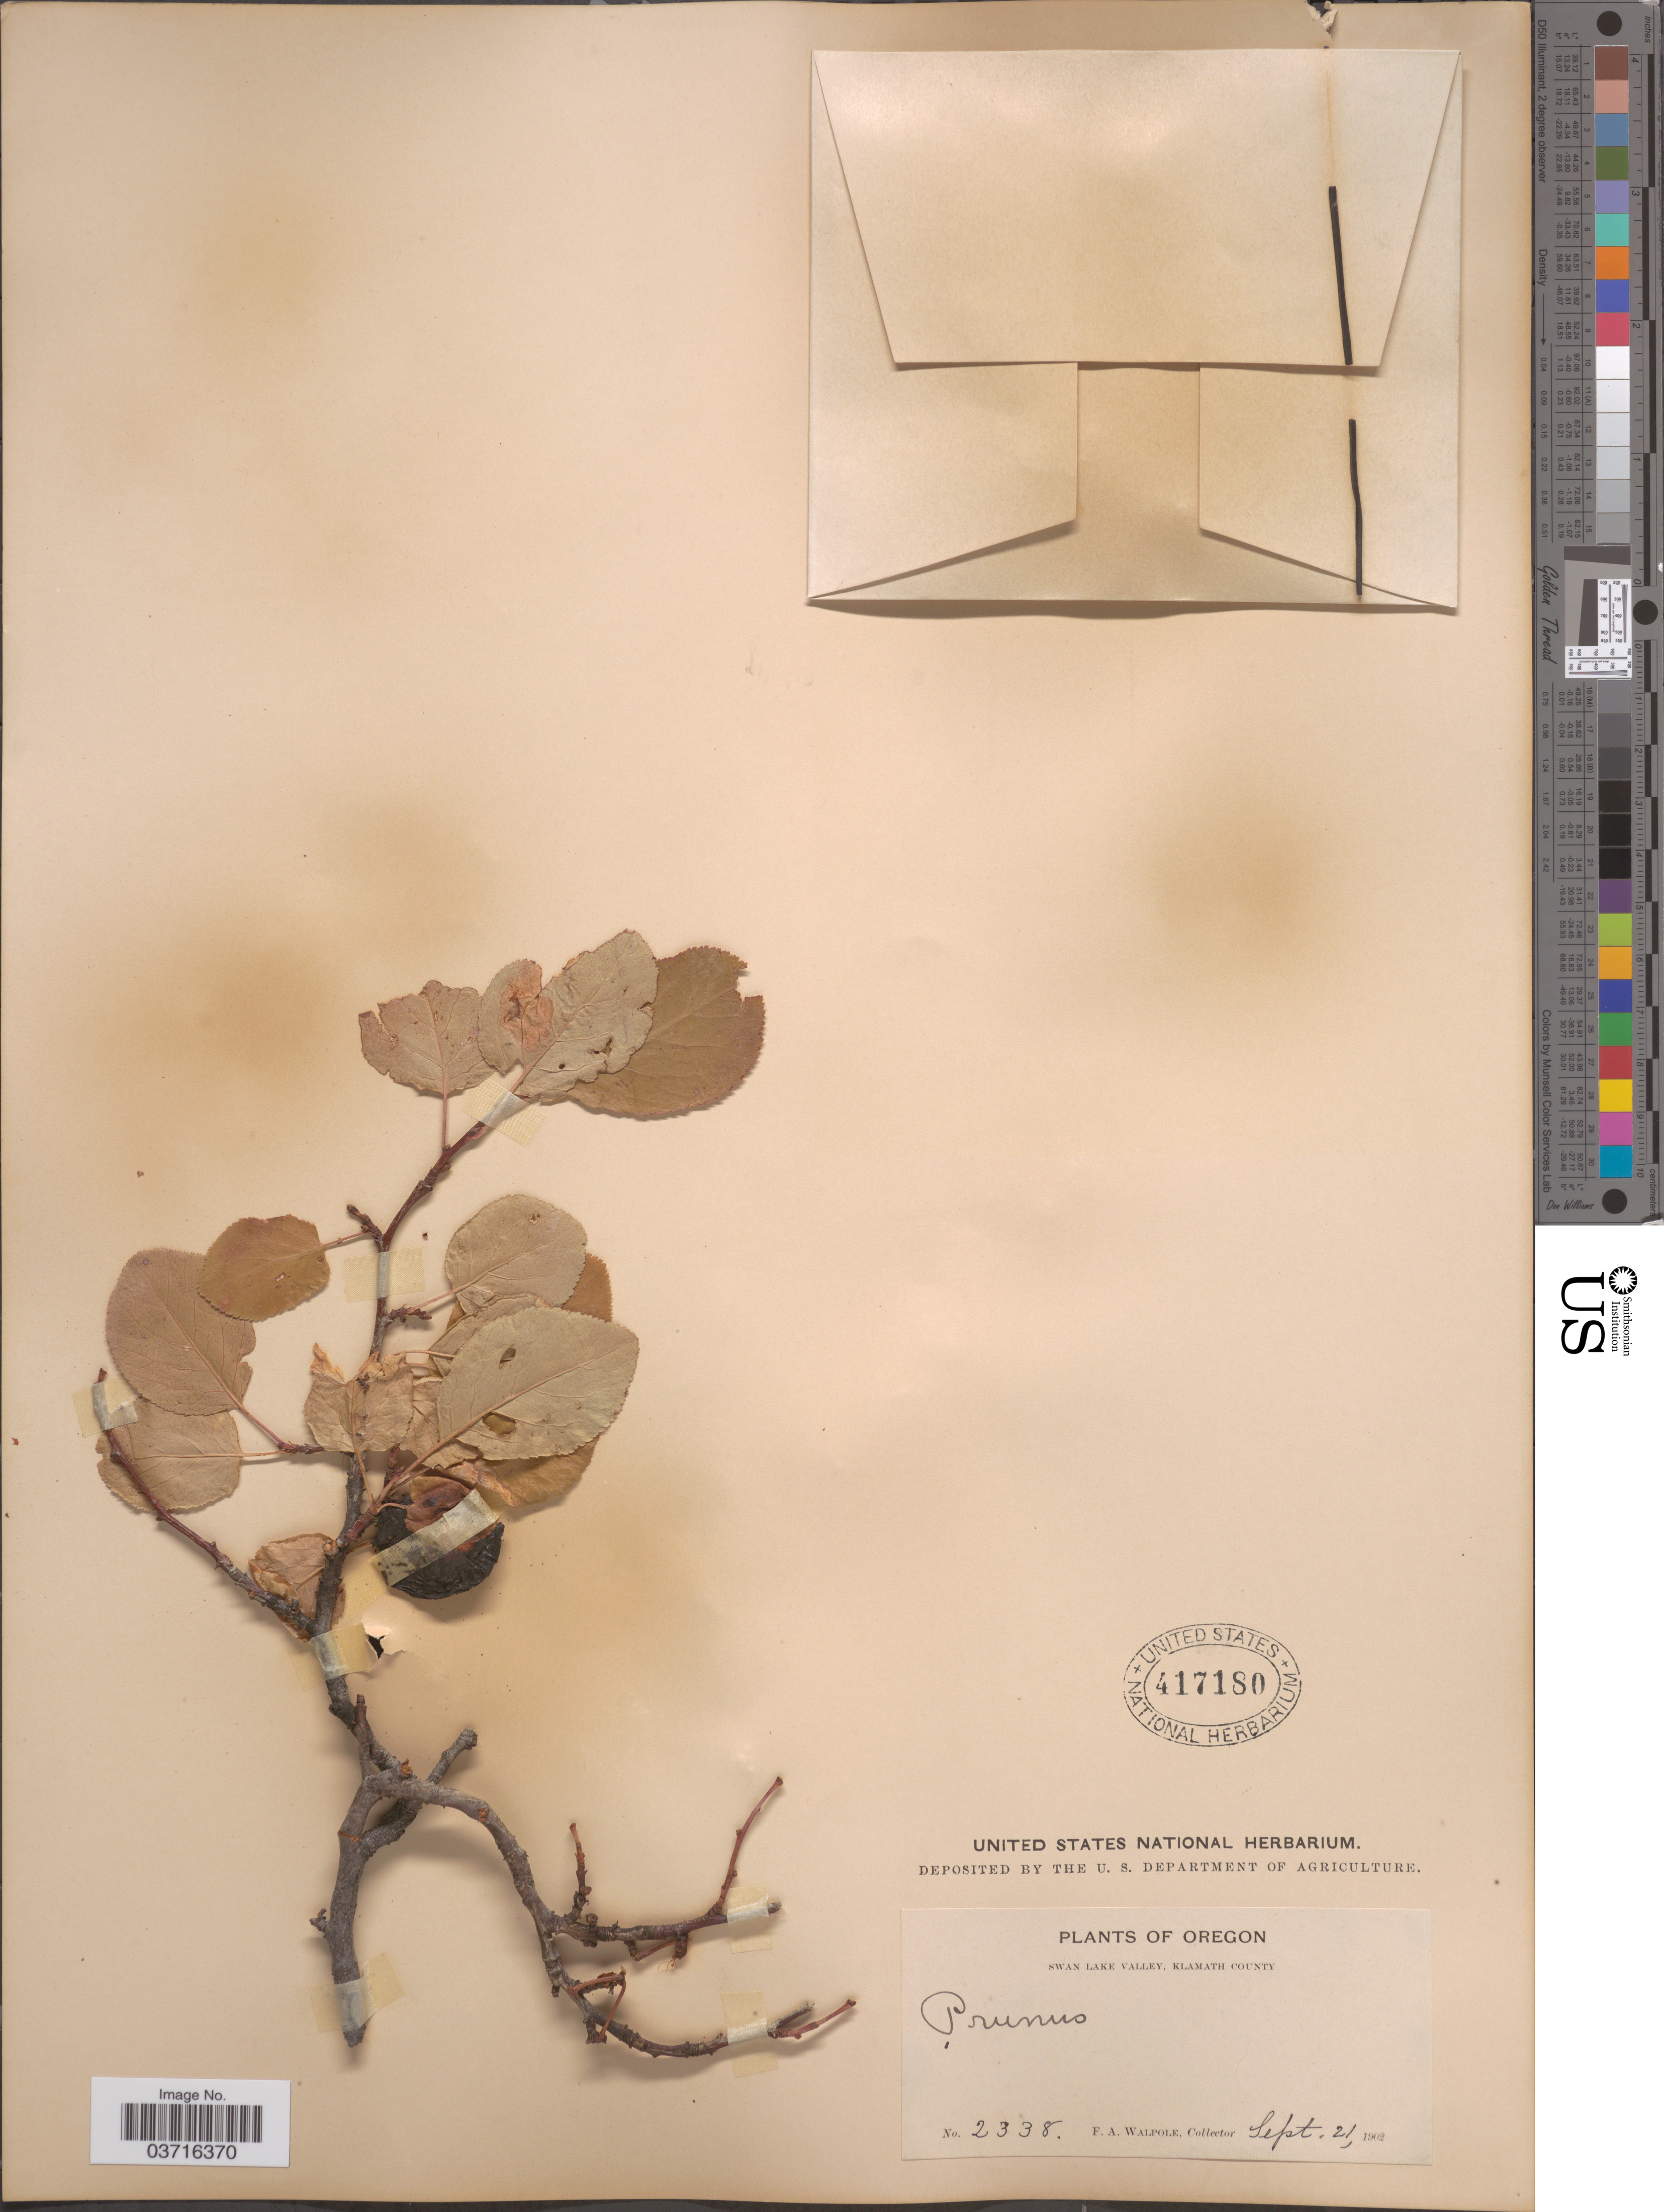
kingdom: Plantae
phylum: Tracheophyta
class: Magnoliopsida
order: Rosales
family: Rosaceae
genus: Prunus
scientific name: Prunus subcordata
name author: Benth.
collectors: F. Walpole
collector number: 2338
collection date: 1902-09-21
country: United States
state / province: Oregon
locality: Swan Lake Valley, Klamath County.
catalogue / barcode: US 417180